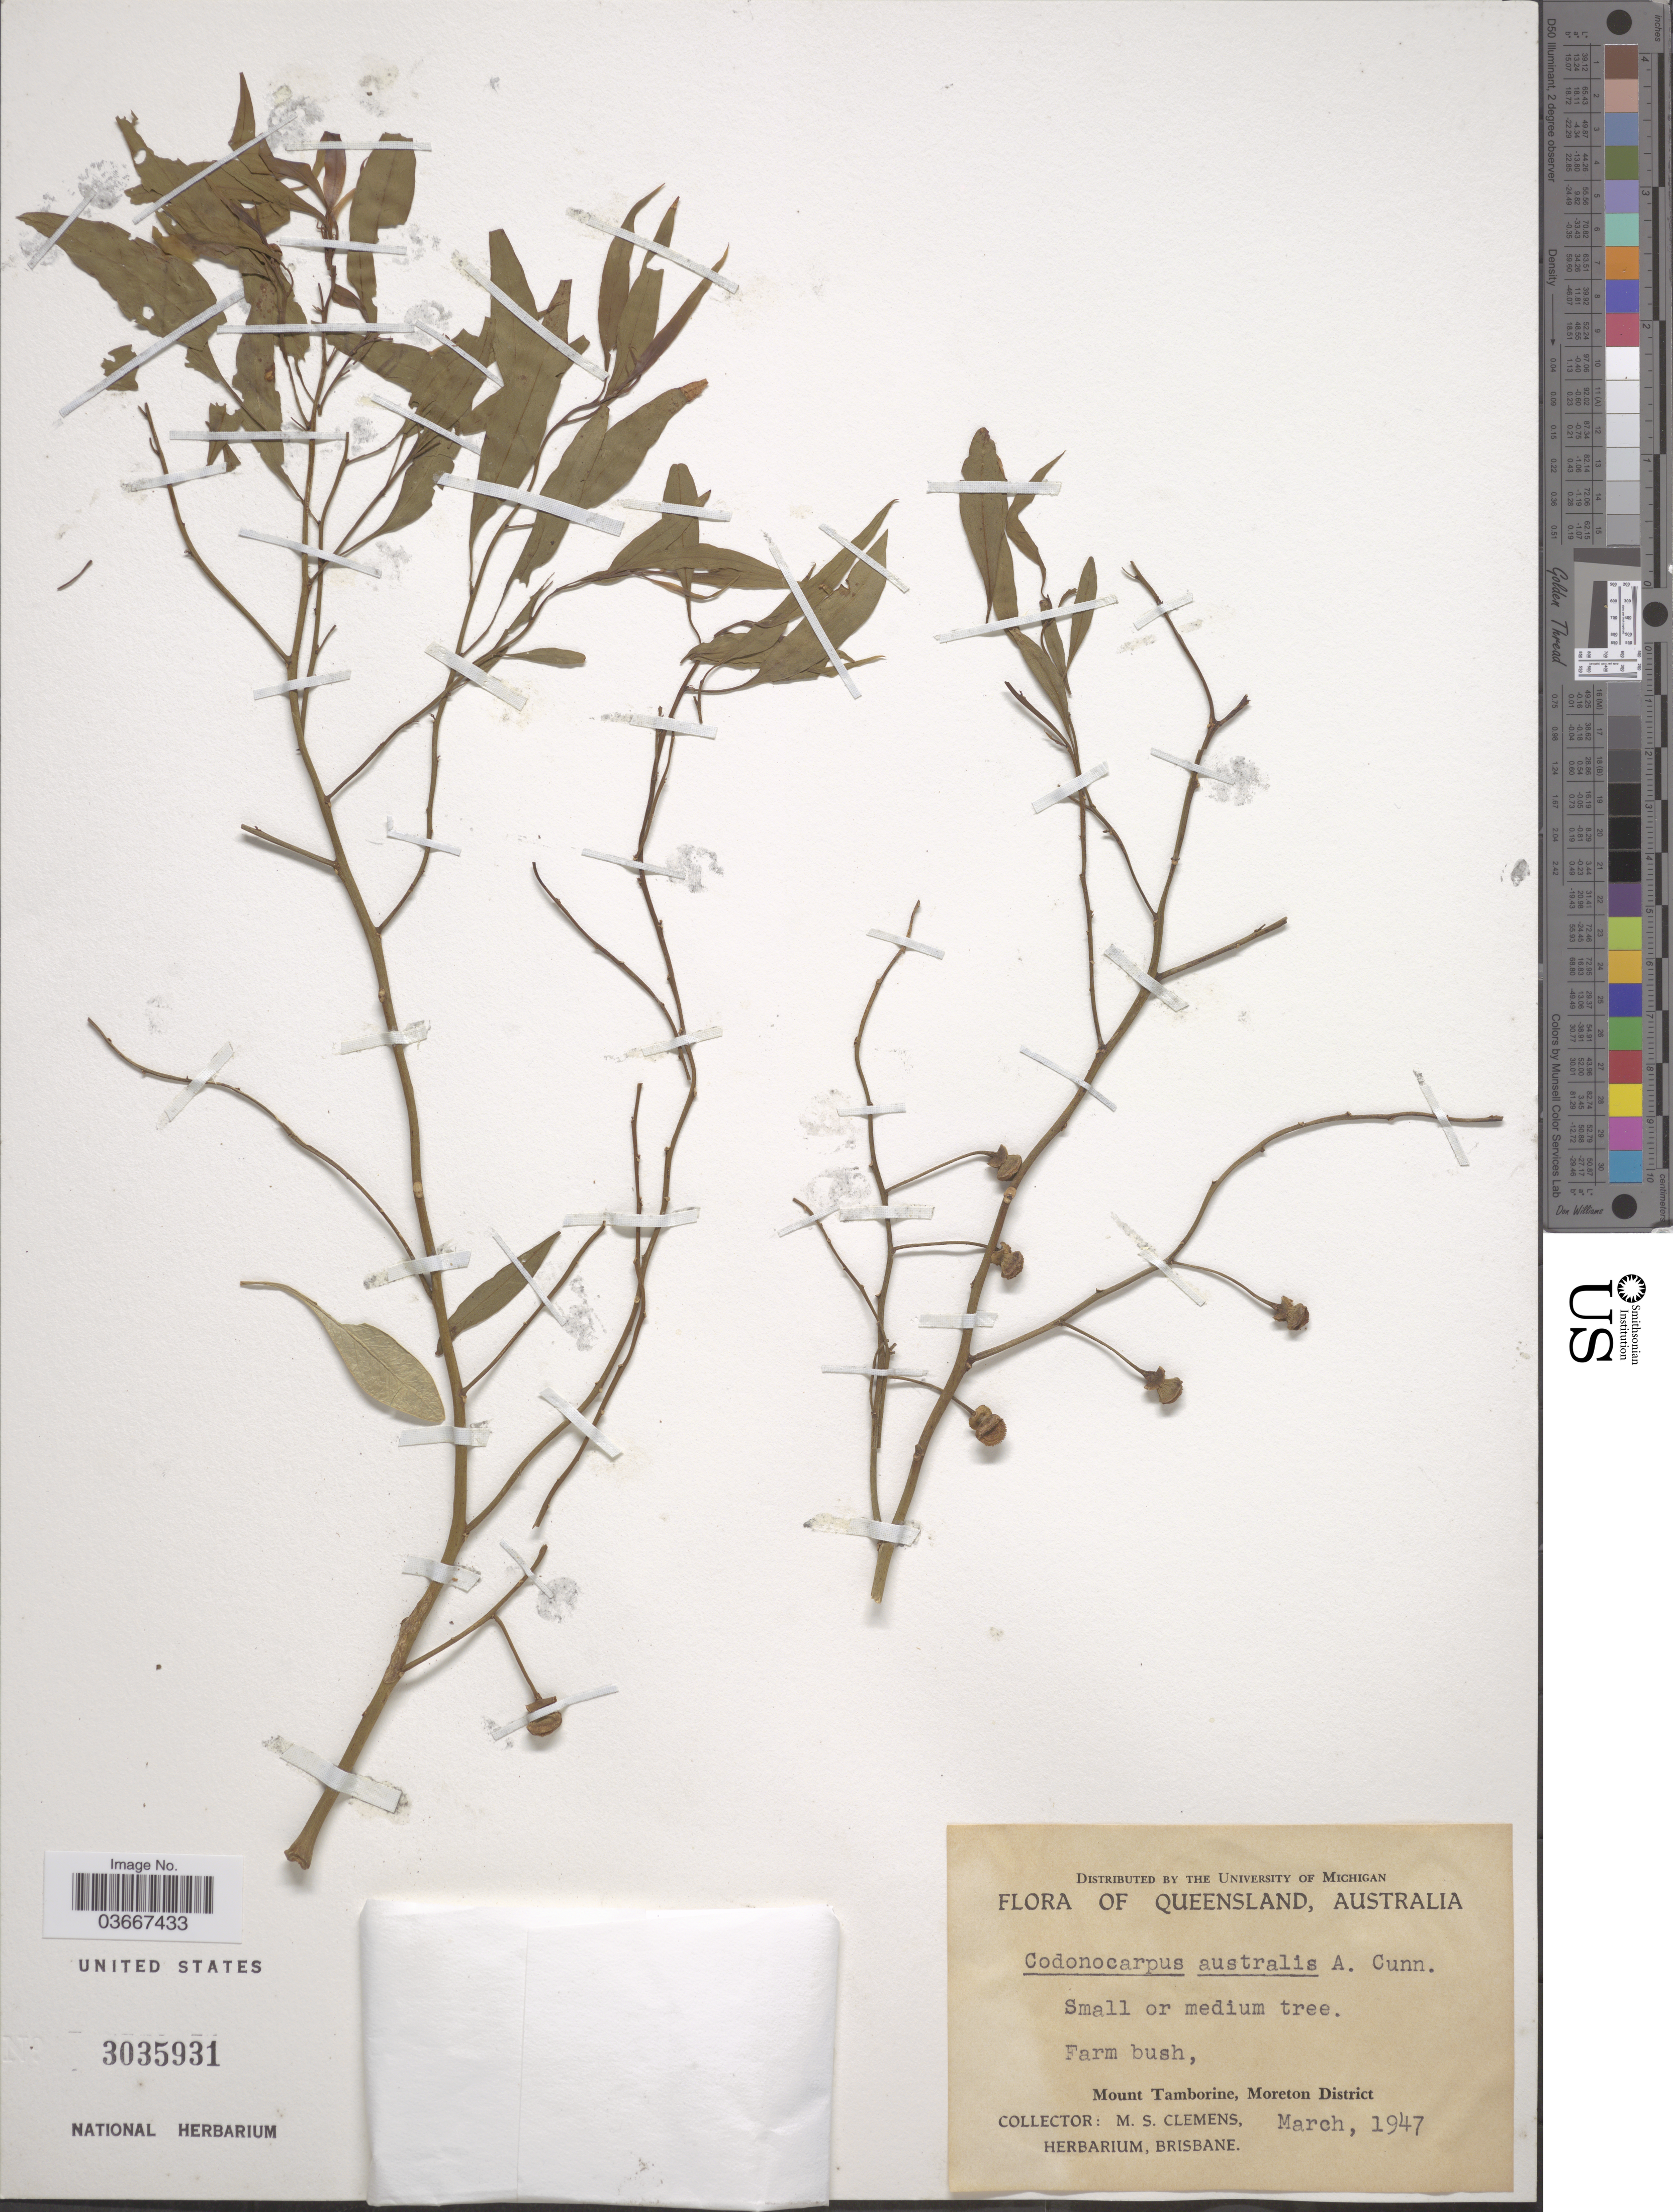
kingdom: Plantae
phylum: Tracheophyta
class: Magnoliopsida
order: Brassicales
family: Gyrostemonaceae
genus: Codonocarpus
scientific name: Codonocarpus attenuatus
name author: (Hook.) H. Walter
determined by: Strong, Mark T., (BOT), Smithsonian Institution - National Museum of Natural History (UNITED STATES)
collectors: M. S. Clemens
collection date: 1947-03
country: Australia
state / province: Queensland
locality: Mount Tamborine, Moreton District.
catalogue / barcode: US 3035931